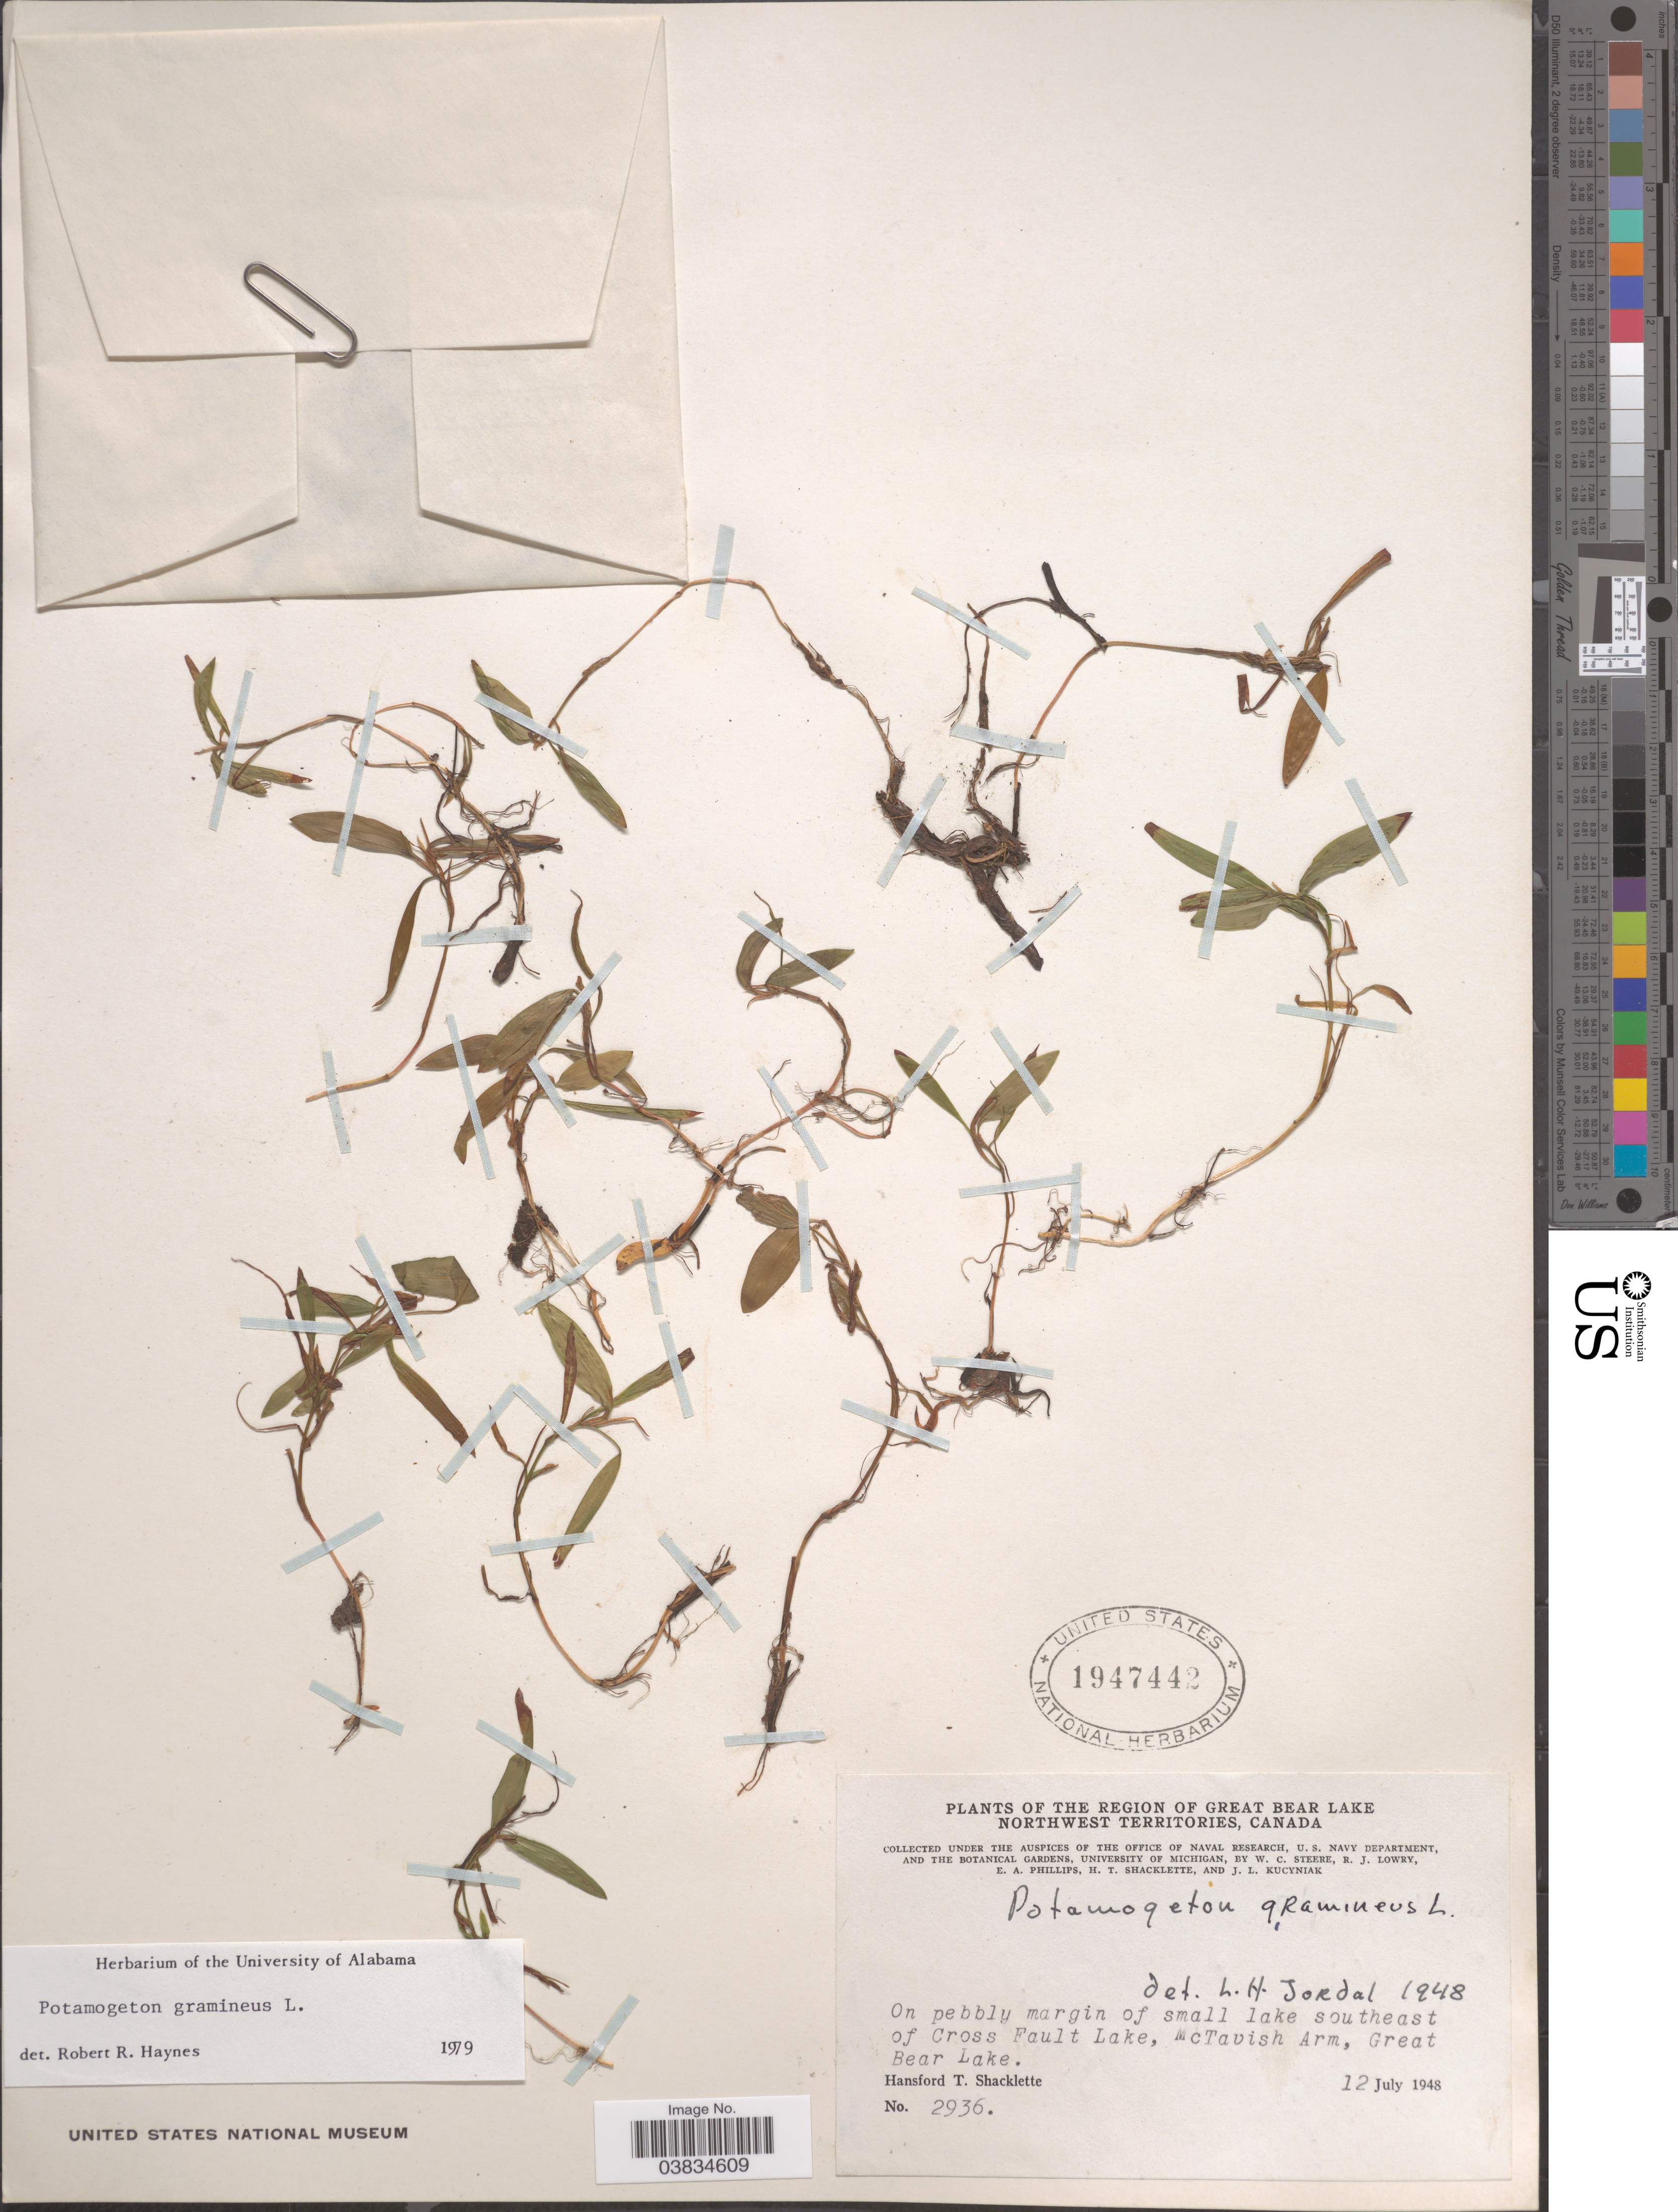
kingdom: Plantae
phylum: Tracheophyta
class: Liliopsida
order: Alismatales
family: Potamogetonaceae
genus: Potamogeton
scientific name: Potamogeton gramineus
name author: L.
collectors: H. Shacklette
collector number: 2936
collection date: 1948-07-12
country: Canada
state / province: Northwest Territories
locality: The Region of Great Bear Lake. Small lake southeast of Cross Fault Lake, McTavish Arm, Great Bear Lake.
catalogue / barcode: US 1947442